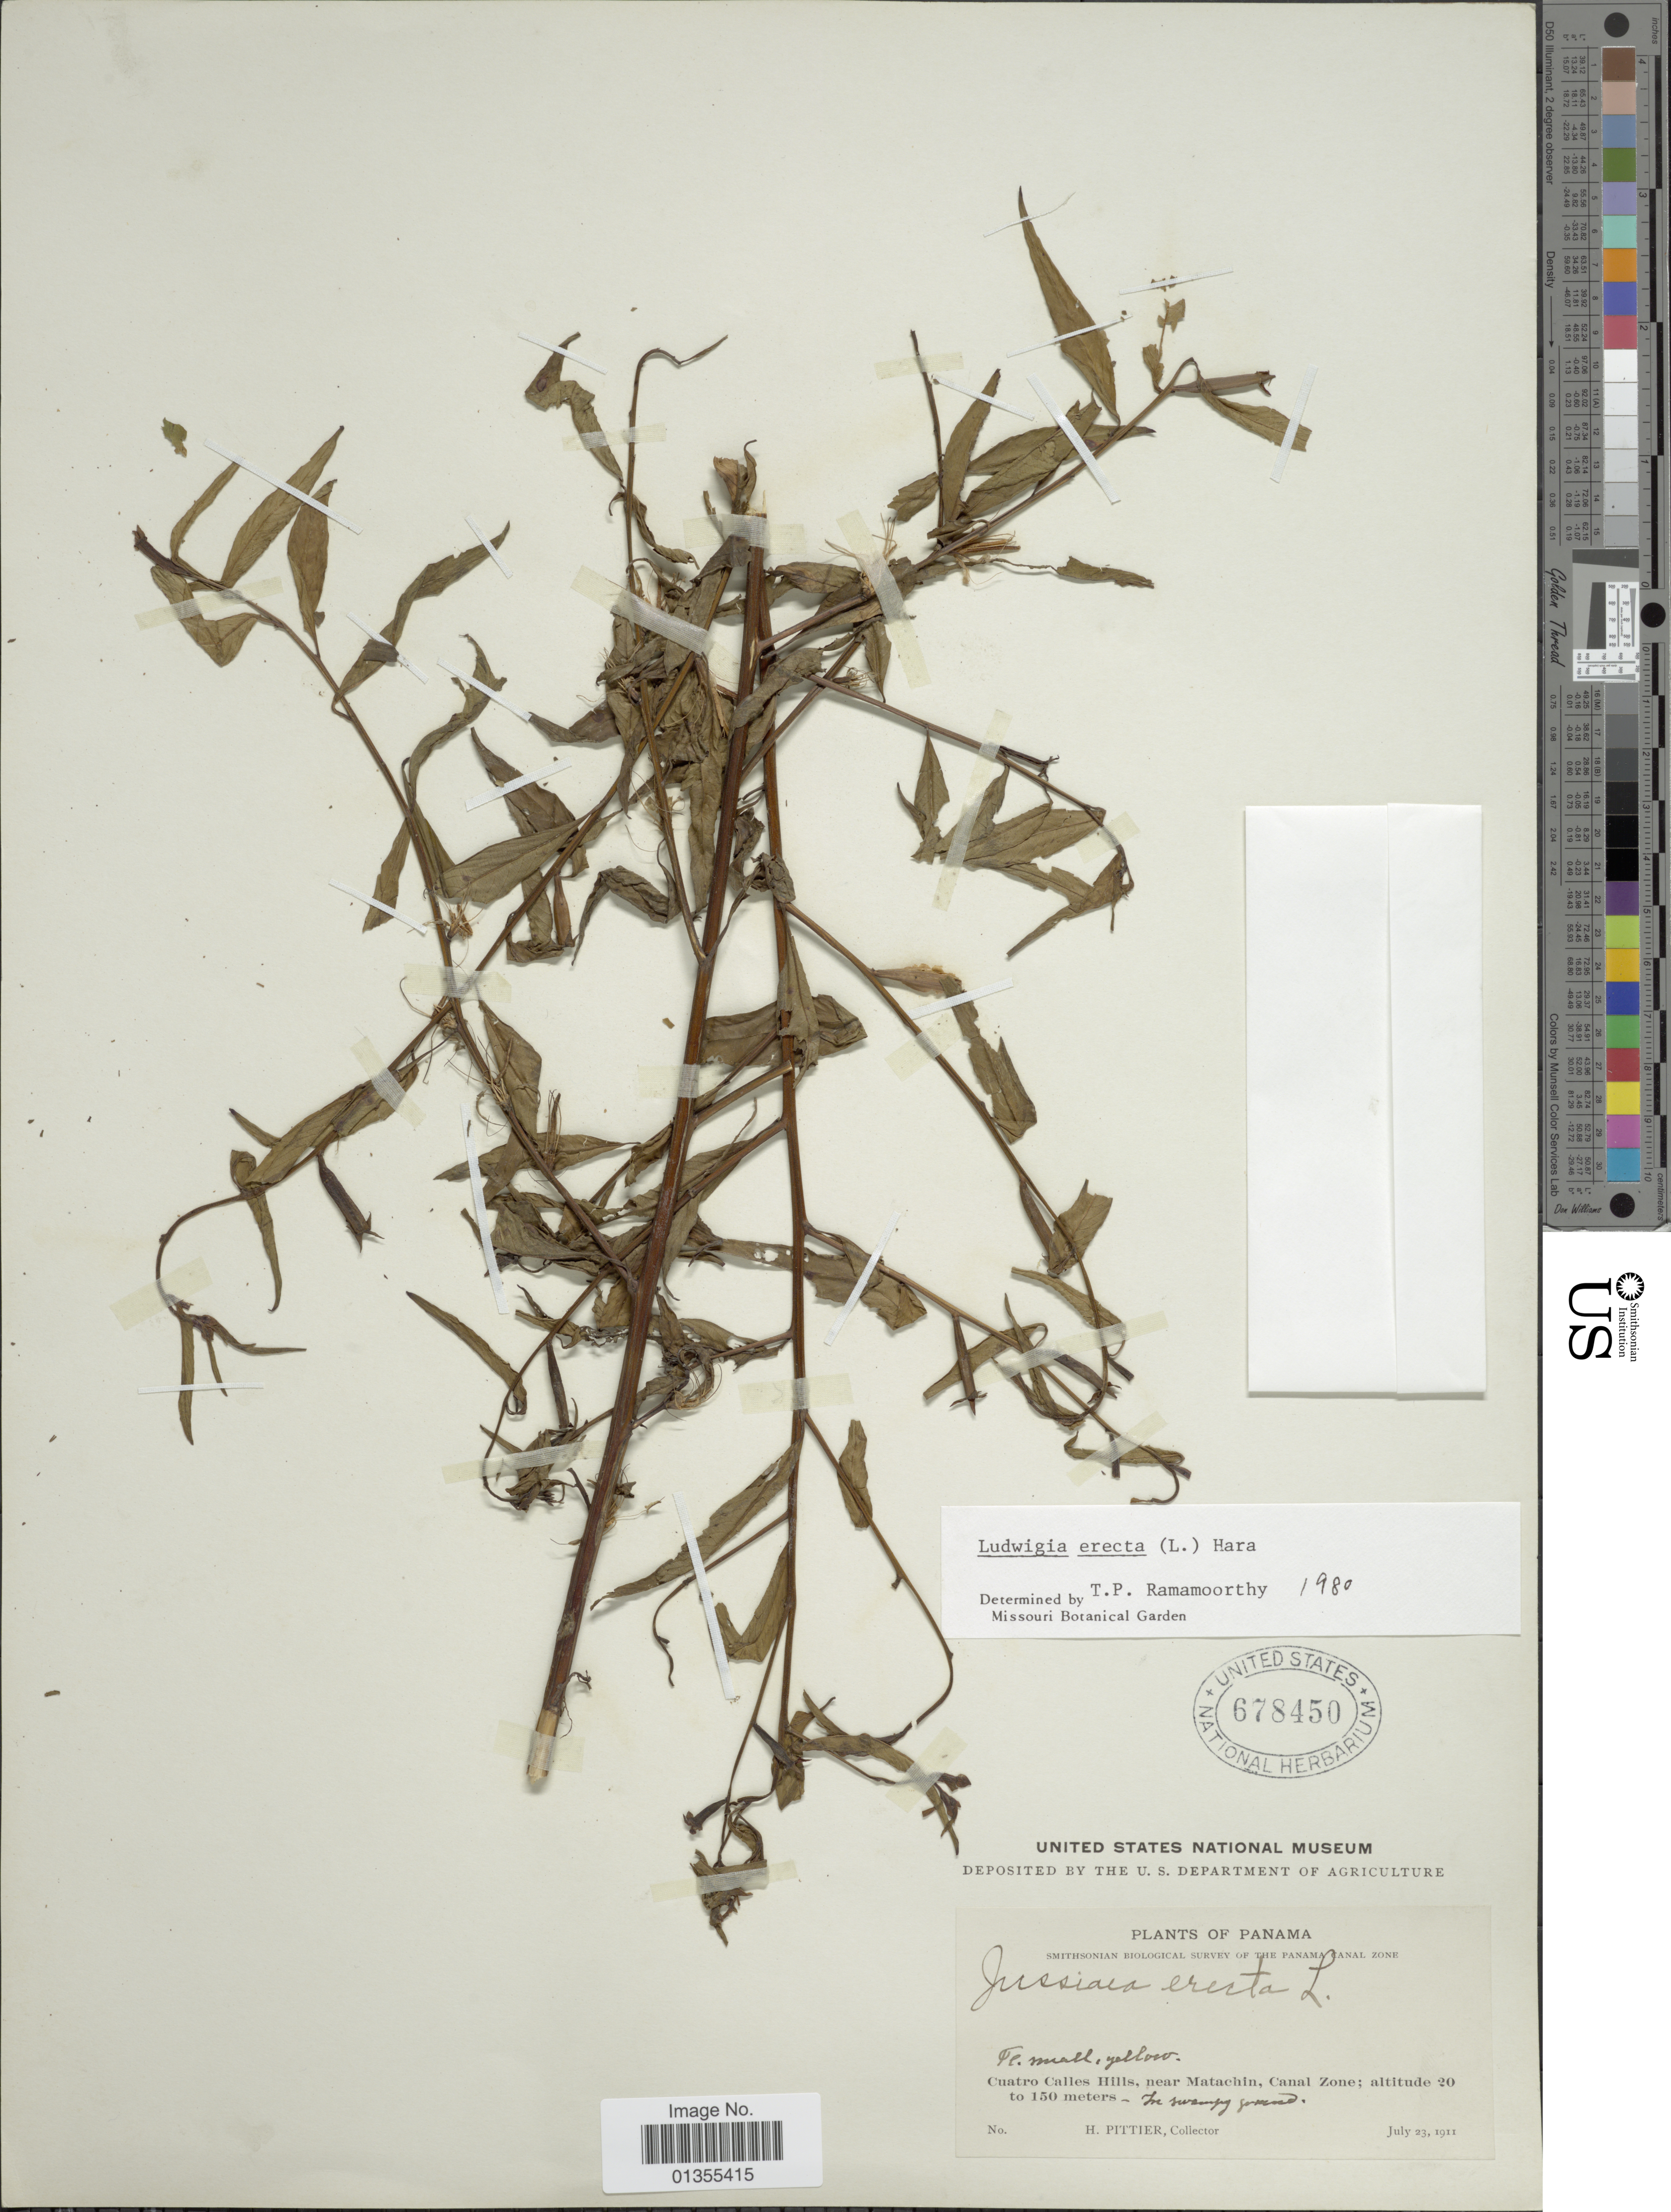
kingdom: Plantae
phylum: Tracheophyta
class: Magnoliopsida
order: Myrtales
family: Onagraceae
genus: Ludwigia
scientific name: Ludwigia erecta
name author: (L.) H. Hara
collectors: H. F. Pittier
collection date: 1911-07-23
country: Panama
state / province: Panamá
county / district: Canal Zone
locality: Cuatrol Calles Hills, near Matachin, Canal Zone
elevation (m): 20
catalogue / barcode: US 678450